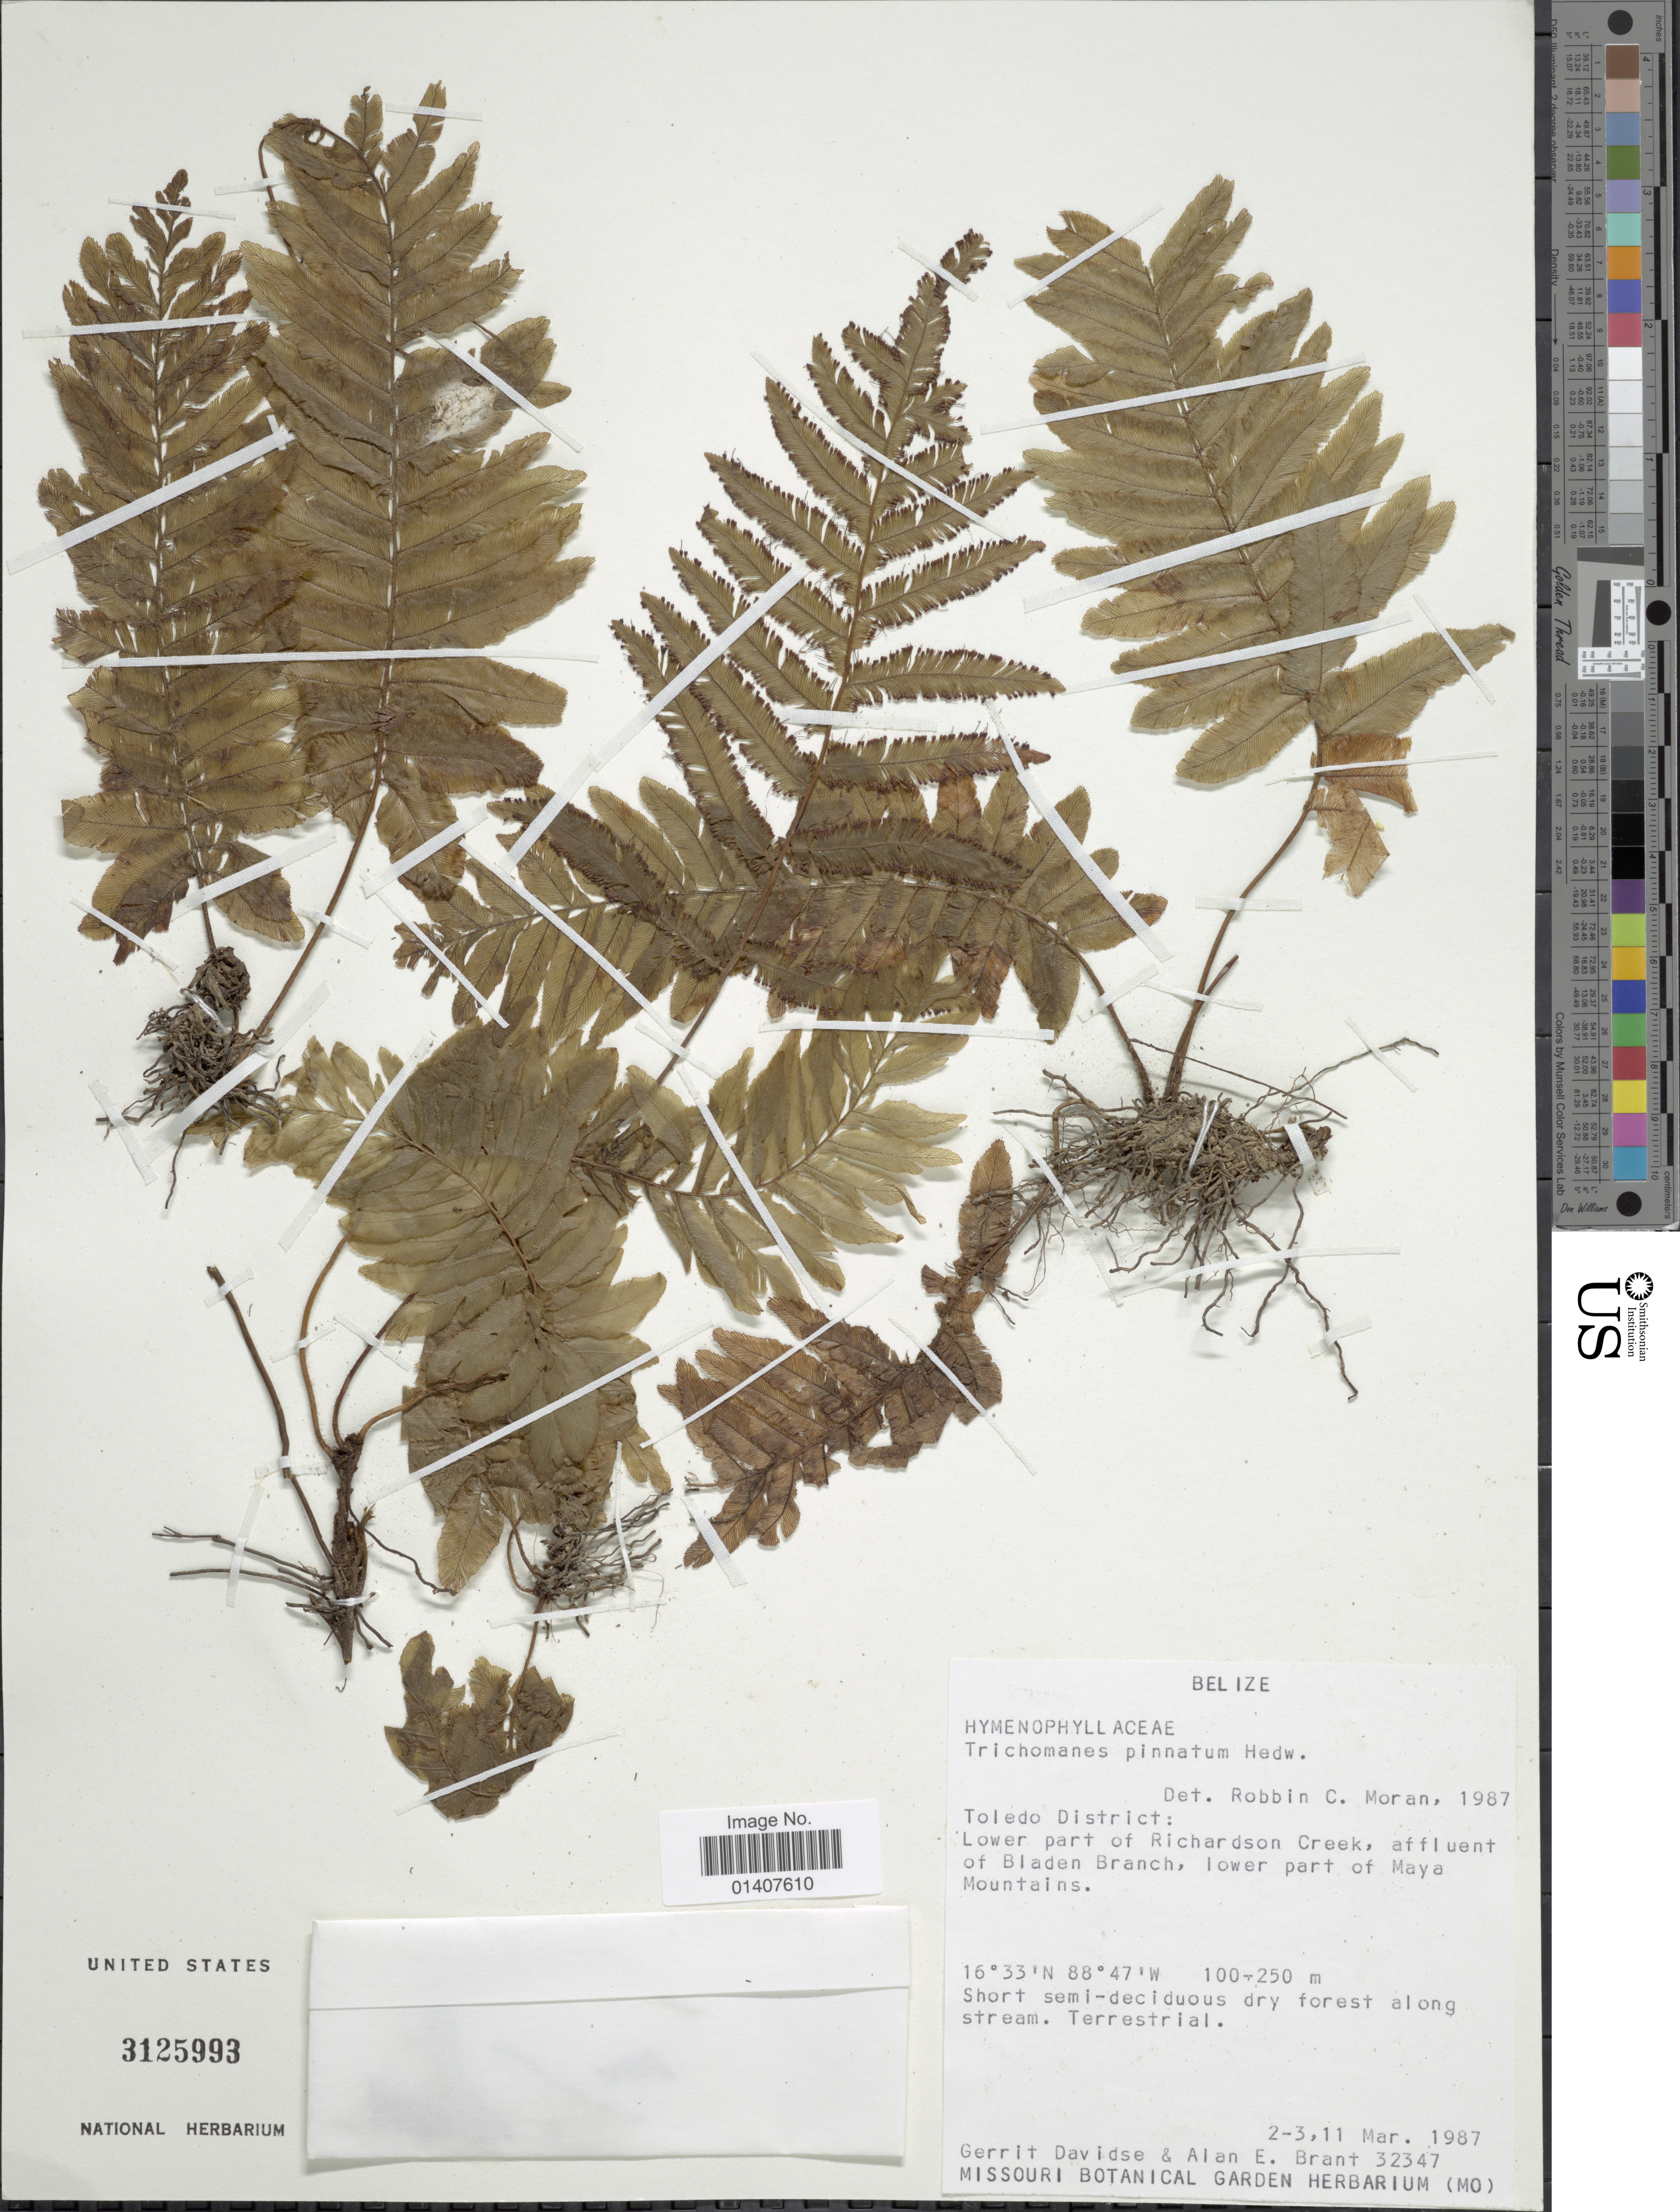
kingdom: Plantae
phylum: Tracheophyta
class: Polypodiopsida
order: Hymenophyllales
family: Hymenophyllaceae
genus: Trichomanes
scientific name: Trichomanes pinnatum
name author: Hedw.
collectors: G. Davidse & A. Brant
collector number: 32347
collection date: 1987-03-02/1987-03-11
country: Belize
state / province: Toledo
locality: Toledo District: lower part of Richardson Creek, affluent of Bladen Branch, lower part of Maya Mountains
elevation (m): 100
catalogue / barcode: US 3125993